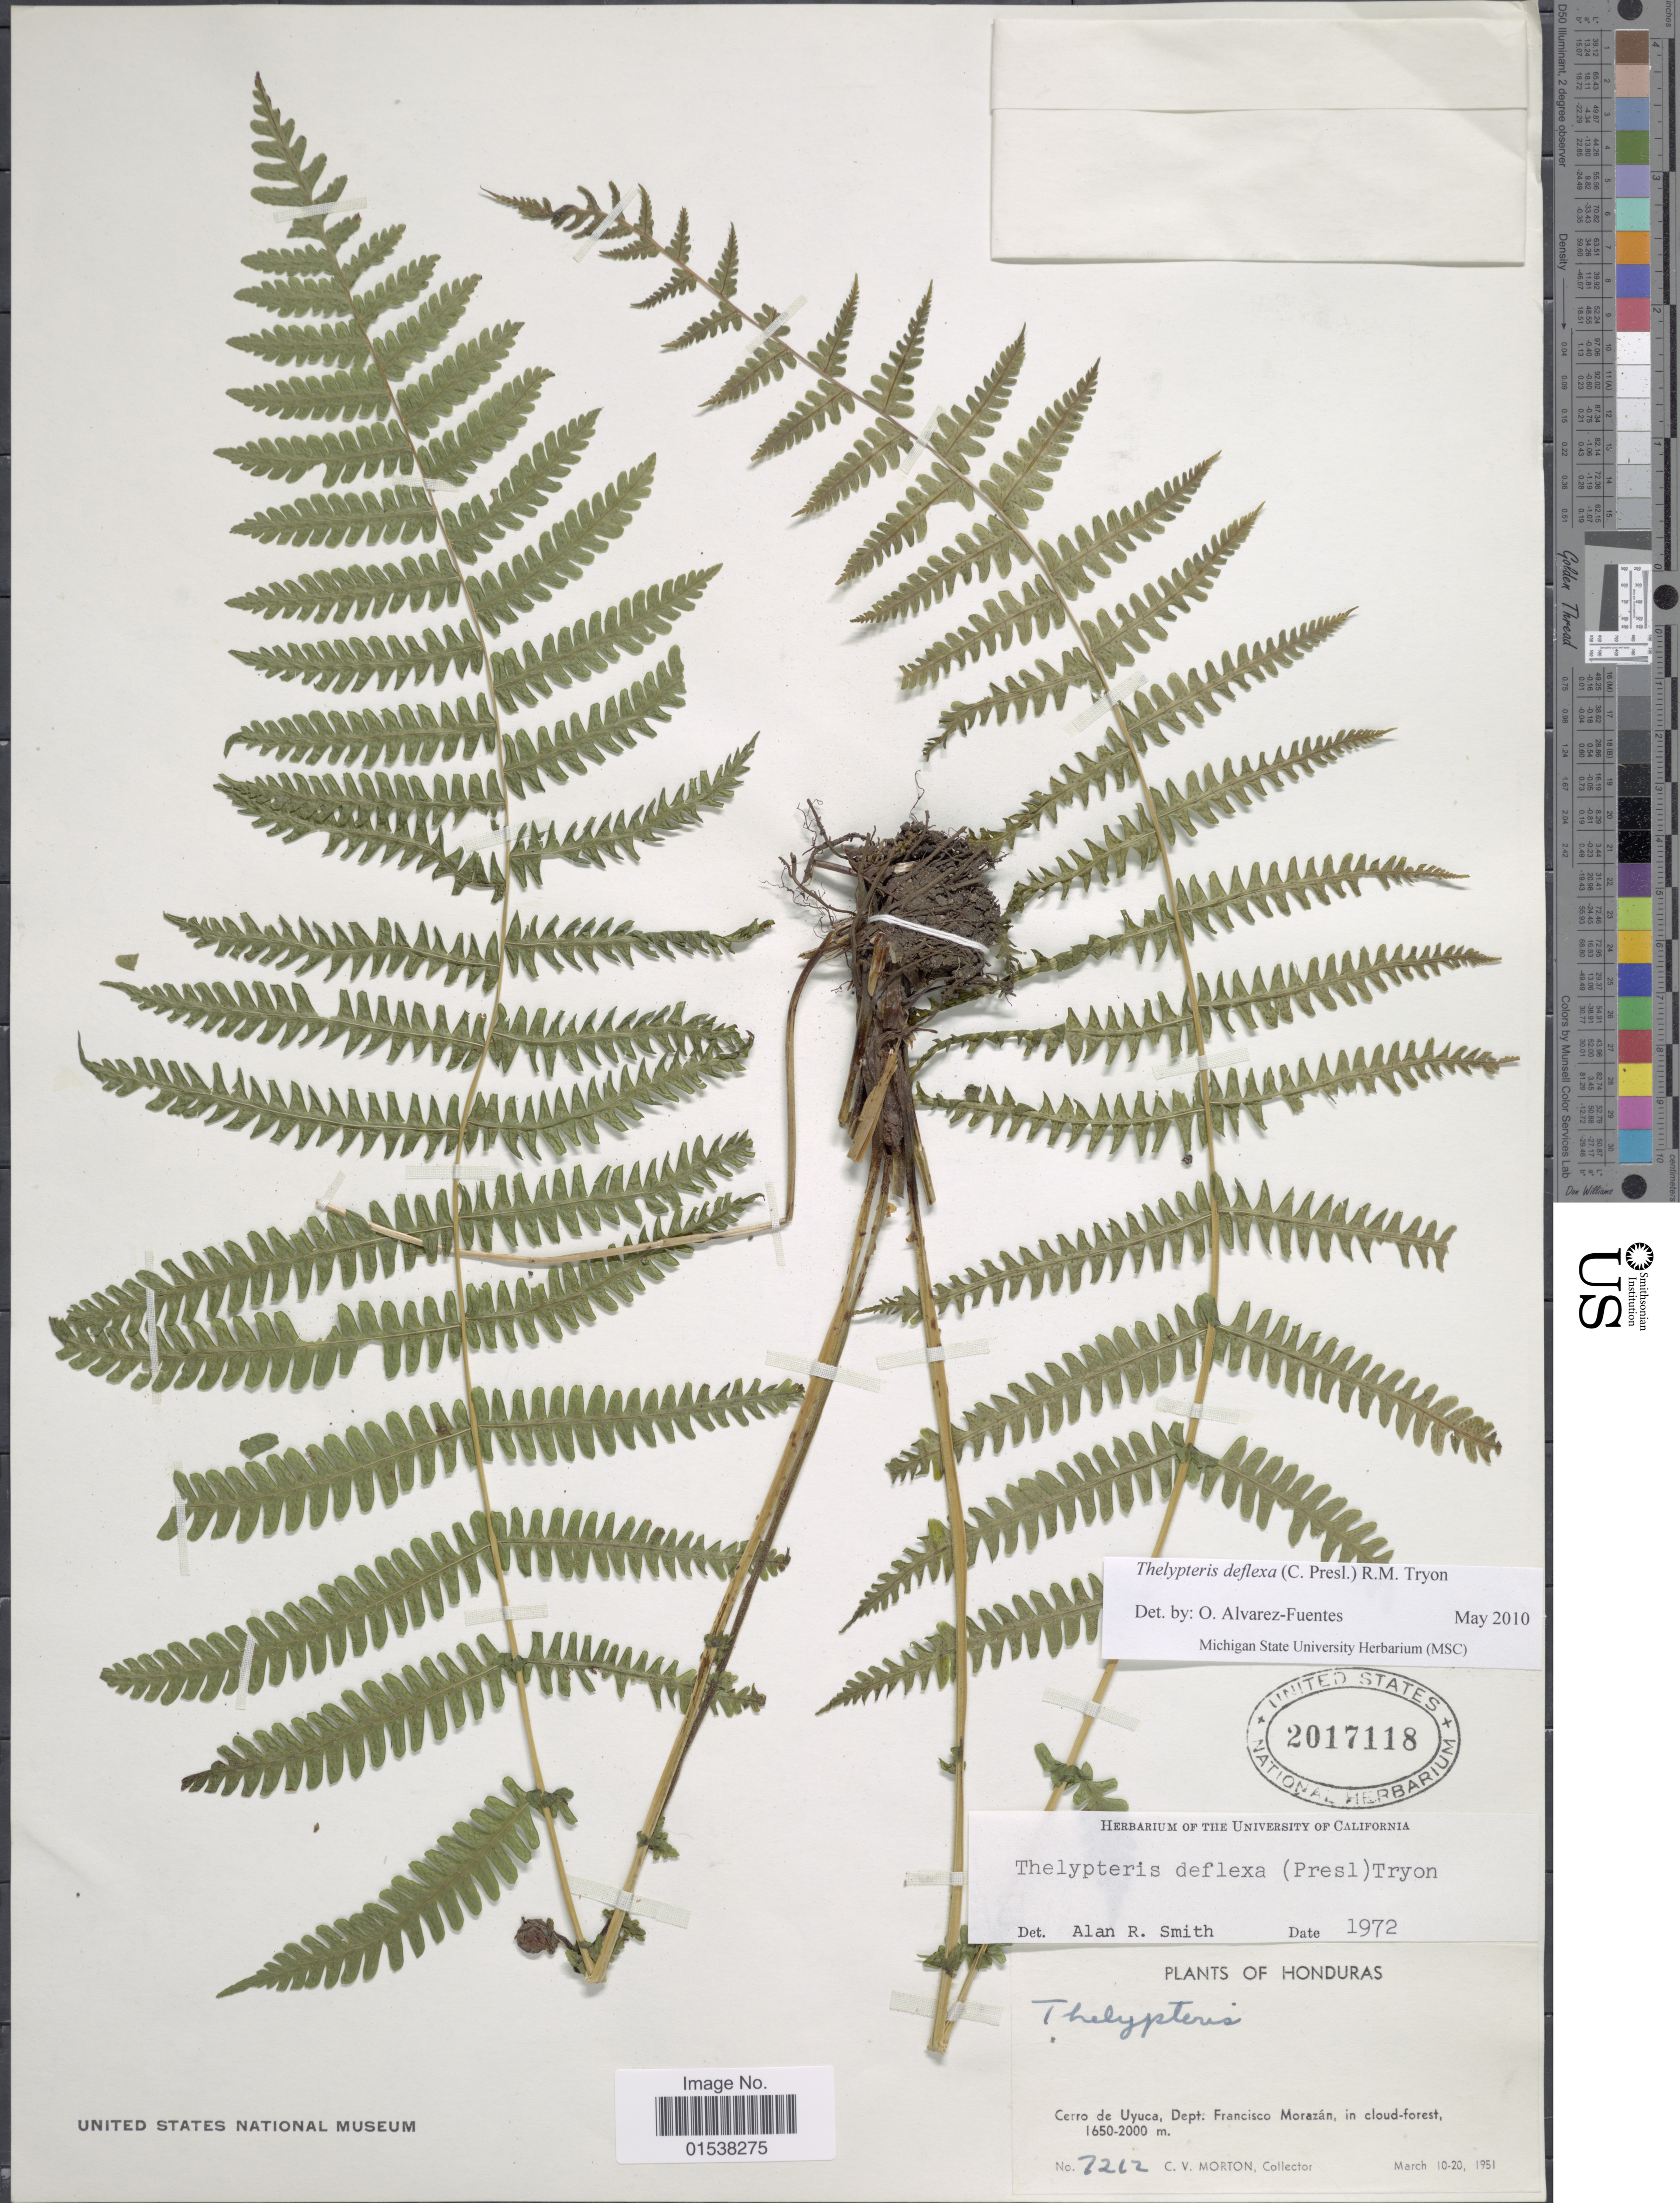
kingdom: Plantae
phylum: Tracheophyta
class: Polypodiopsida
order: Polypodiales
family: Thelypteridaceae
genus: Amauropelta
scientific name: Amauropelta deflexa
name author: (C. Presl) Á. Löve & D. Löve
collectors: C. V. Morton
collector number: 7212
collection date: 1951-03-10/1951-03-20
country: Honduras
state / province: Fco. Morazán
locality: Cerro de Uyuca, Dept. Francisco Morazan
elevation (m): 1650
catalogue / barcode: US 2017118